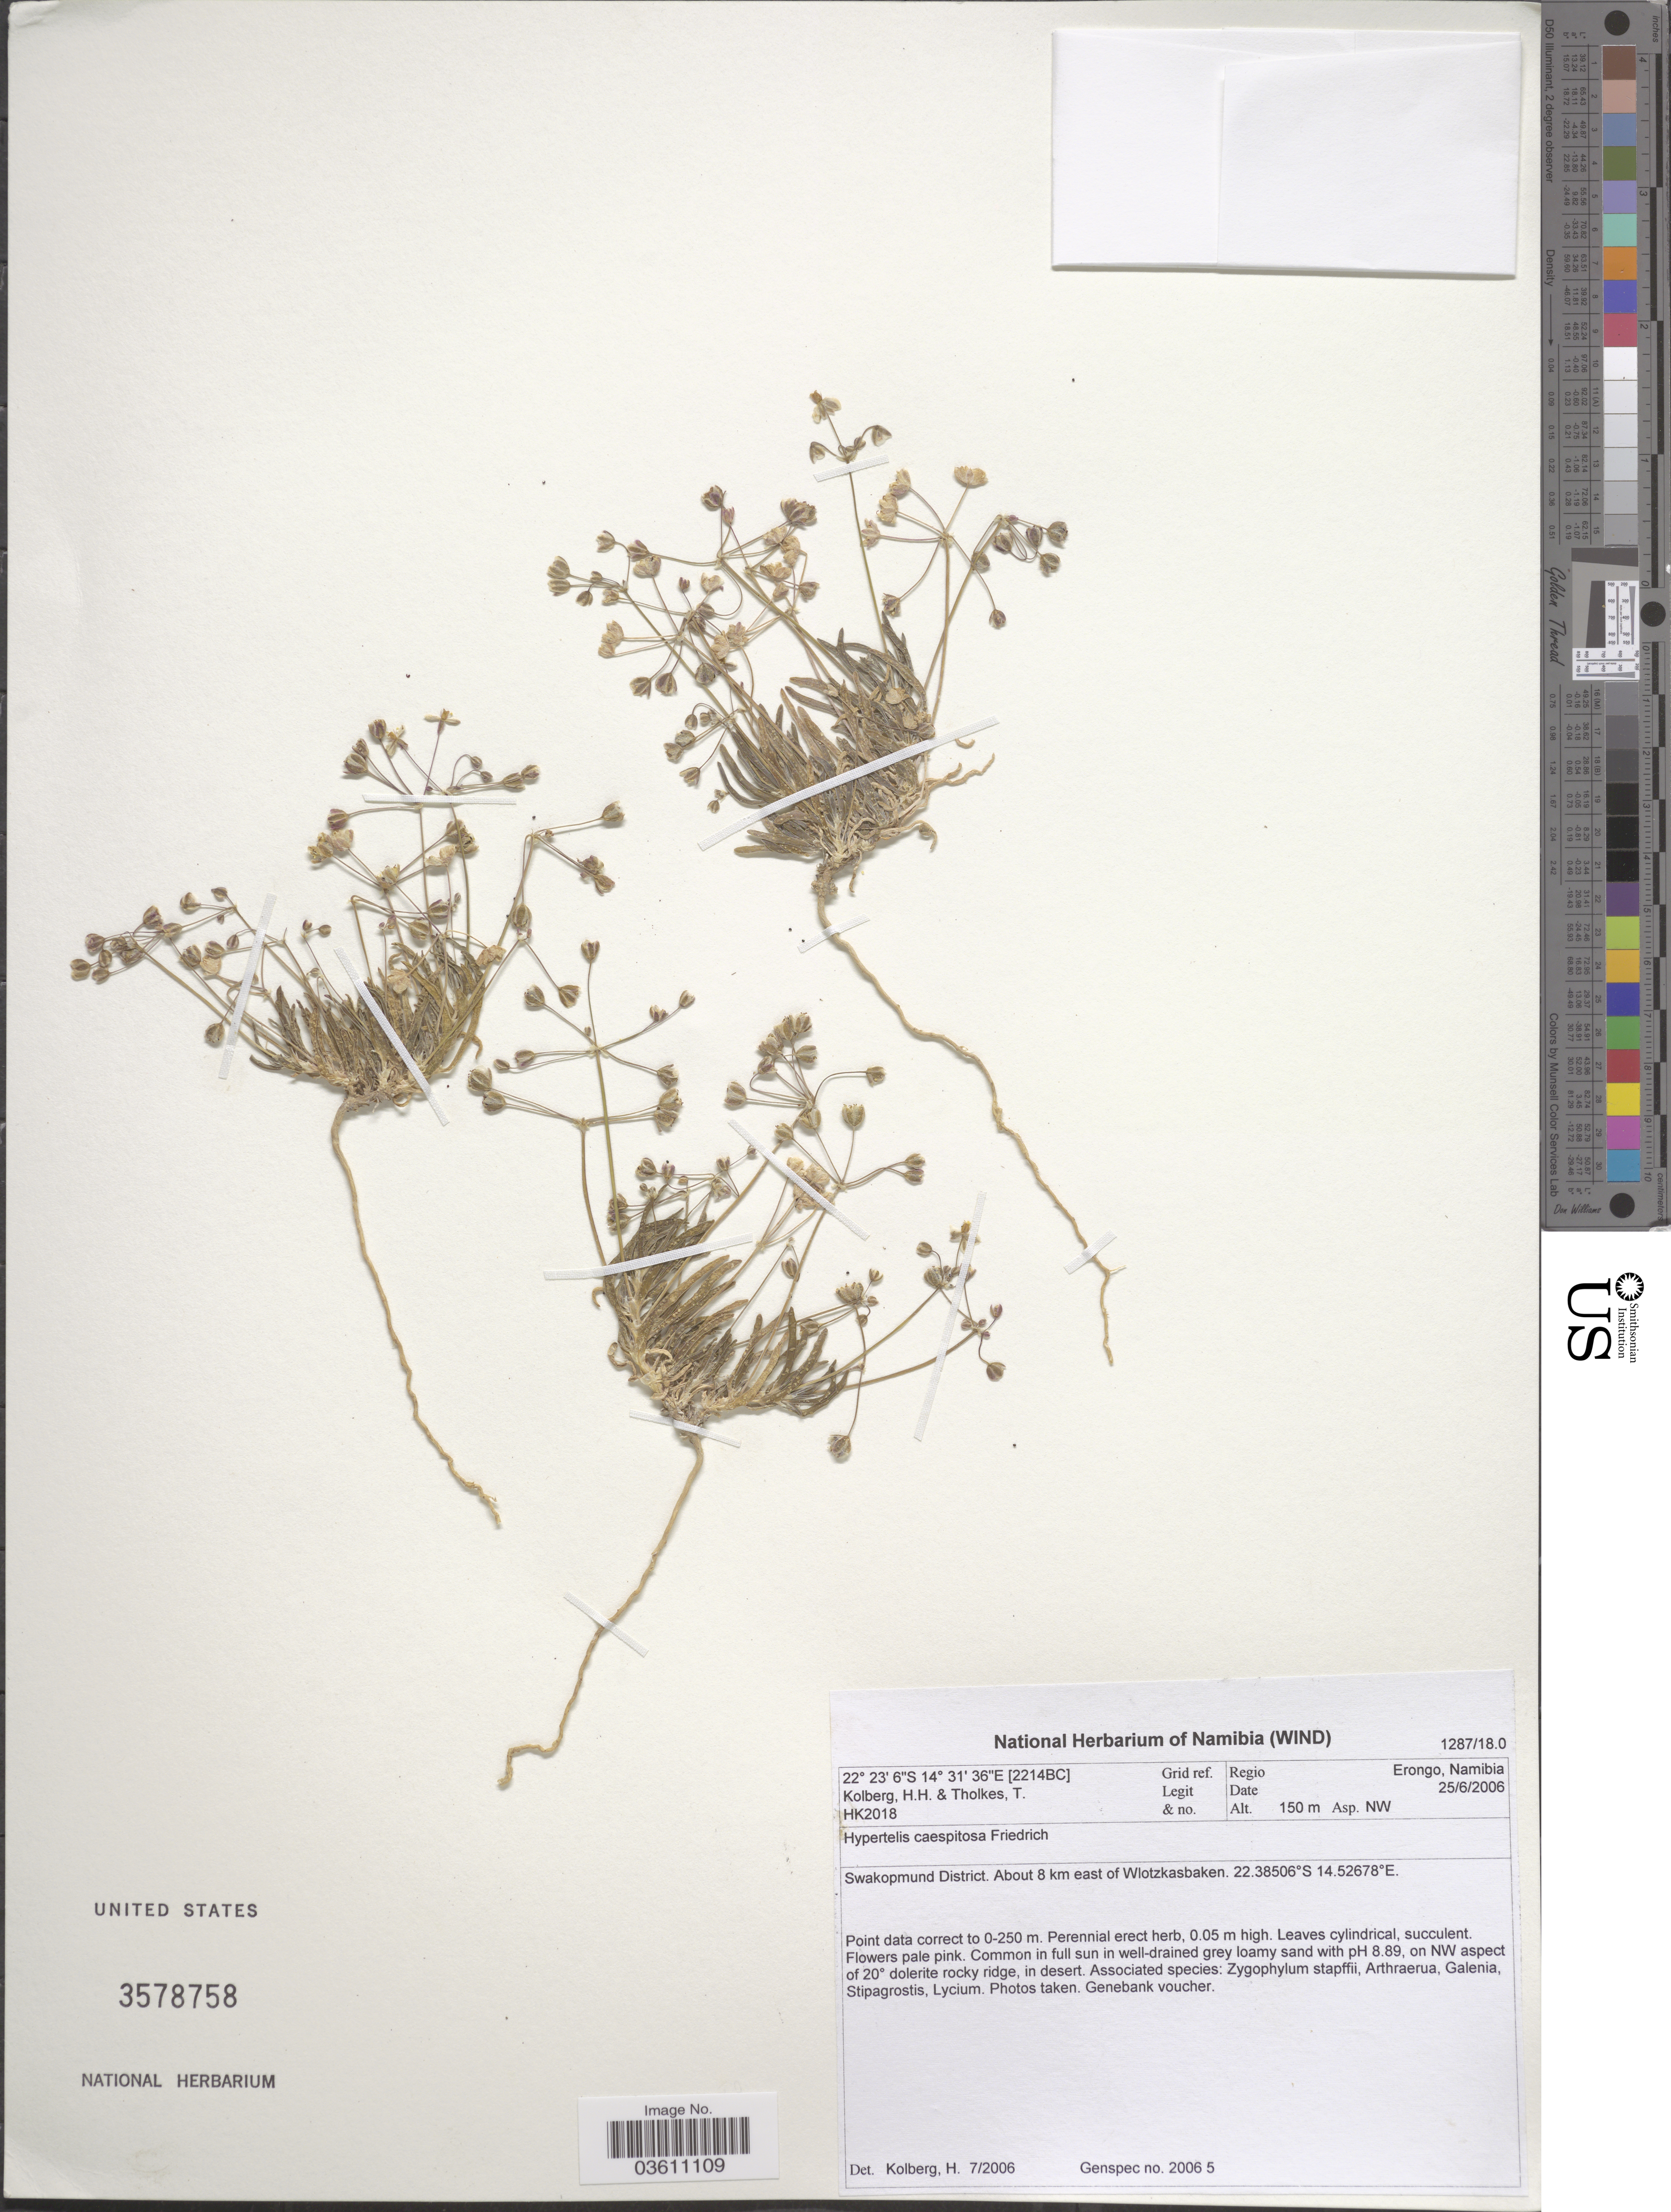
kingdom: Plantae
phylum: Tracheophyta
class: Magnoliopsida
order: Caryophyllales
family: Kewaceae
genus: Kewa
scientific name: Kewa caespitosa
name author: (Friedrich) Christenh.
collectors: H. H. Kolberg & T. Tholkes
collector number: HK2018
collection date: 2006-06-25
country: Namibia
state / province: Erongo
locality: Grid ref. [2214BC]. Regio Erongo. Swakopmund District. About 8 km east of Wlotzkasbaken.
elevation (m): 150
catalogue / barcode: US 3578758